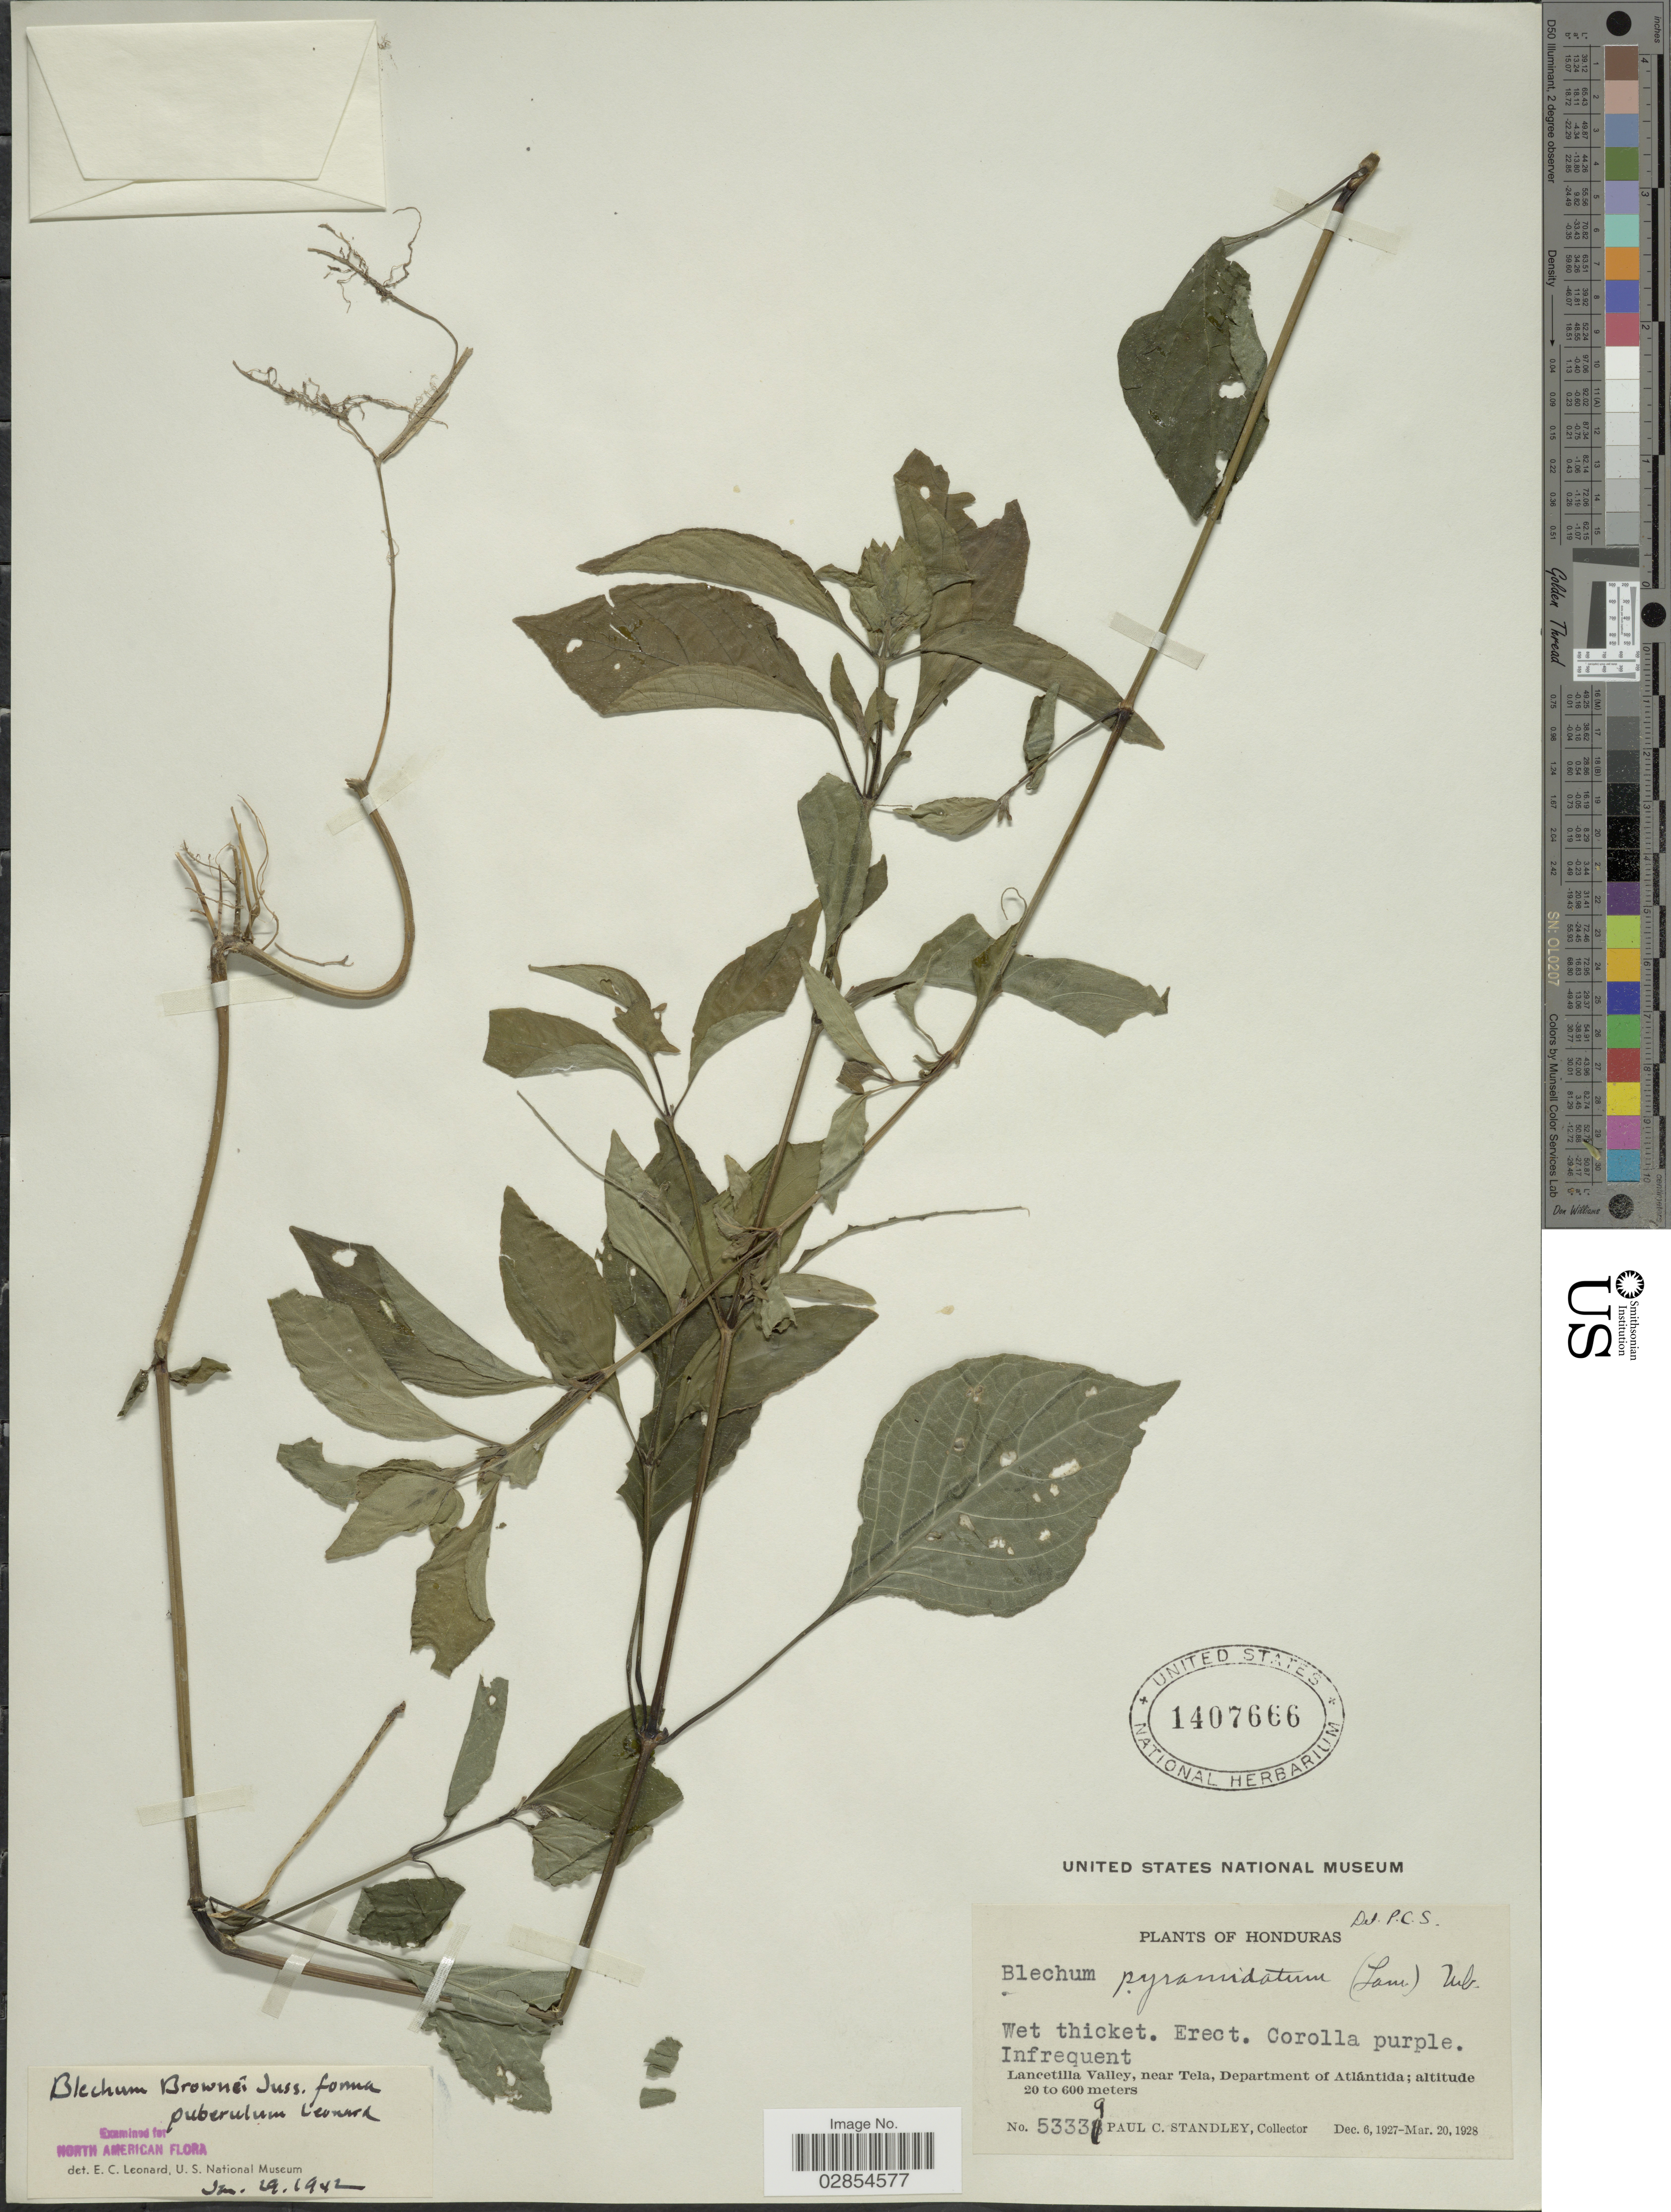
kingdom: Plantae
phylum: Tracheophyta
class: Magnoliopsida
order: Lamiales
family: Acanthaceae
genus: Blechum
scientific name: Blechum pyramidatum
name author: (Lam.) Urb.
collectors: P. C. Standley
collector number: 53339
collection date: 1927-12-06/1928-03-20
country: Honduras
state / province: Atlántida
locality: Lancetilla Valley, near Tela, Department of Atlántida.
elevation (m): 20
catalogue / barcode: US 1407666